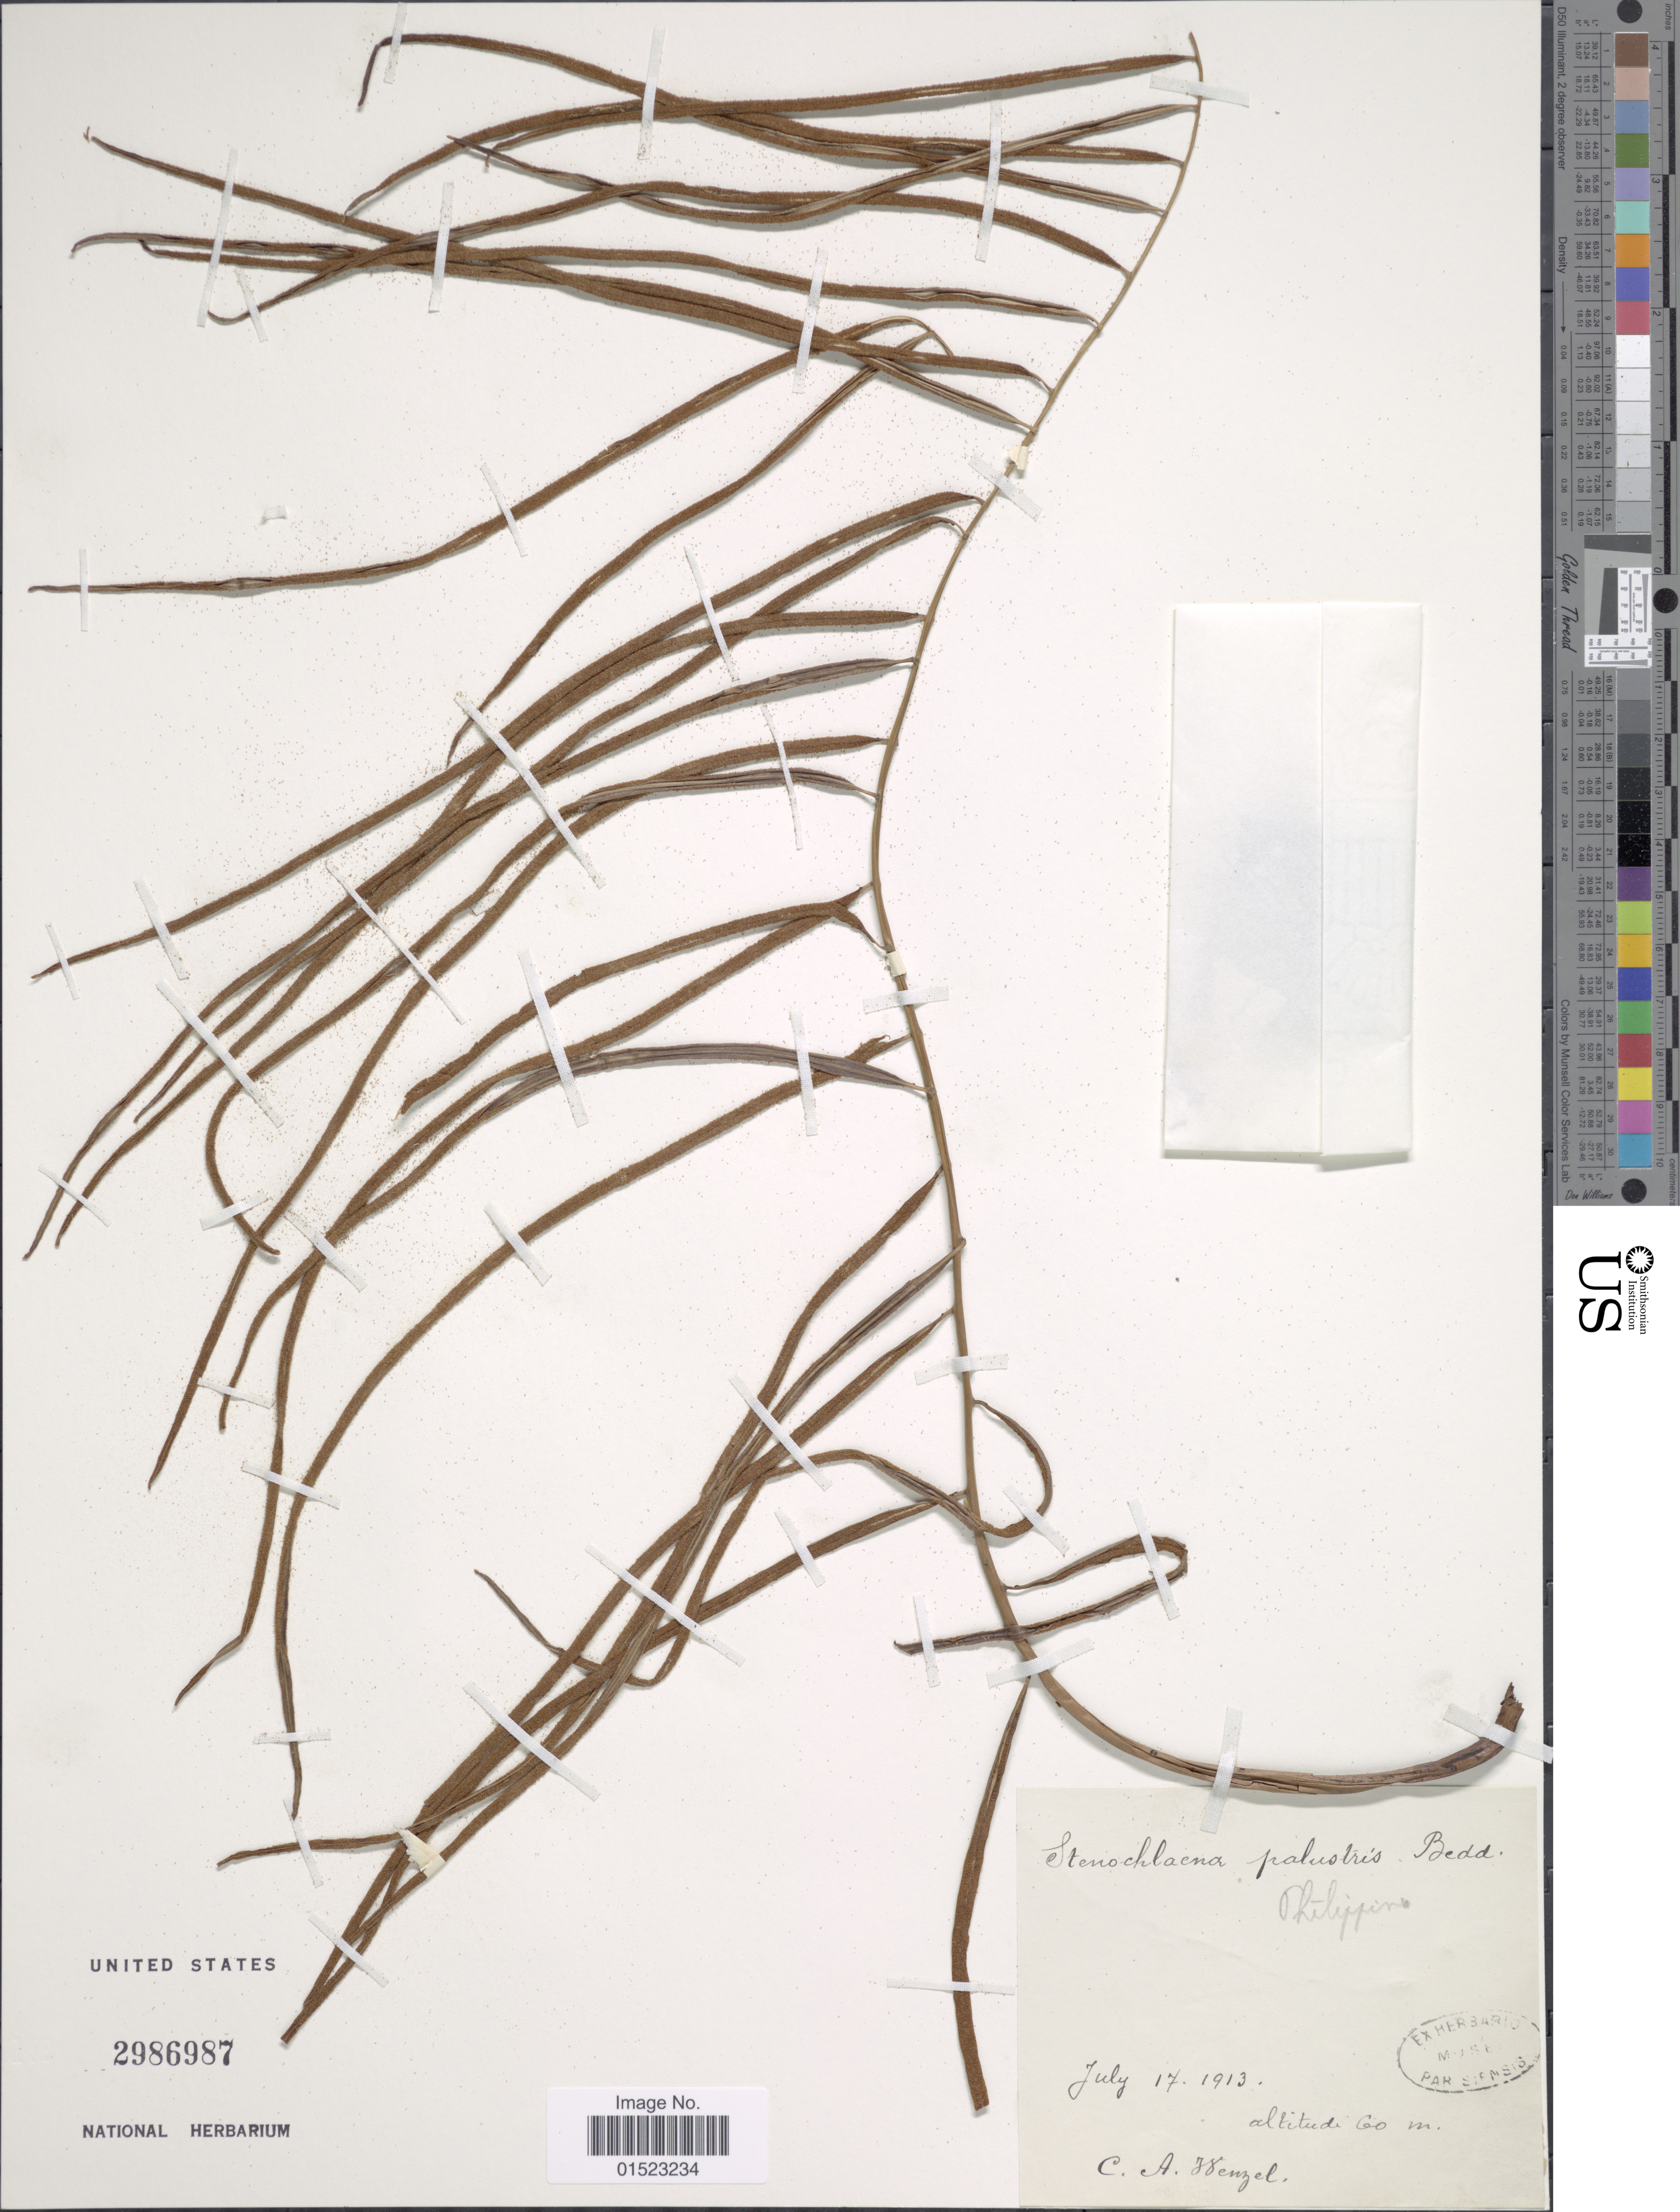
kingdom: Plantae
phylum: Tracheophyta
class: Polypodiopsida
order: Polypodiales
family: Blechnaceae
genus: Stenochlaena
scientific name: Stenochlaena palustris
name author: (Burm. f.) Bedd.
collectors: C. Henzel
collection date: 1913-07-17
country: Philippines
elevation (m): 60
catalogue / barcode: US 2986987